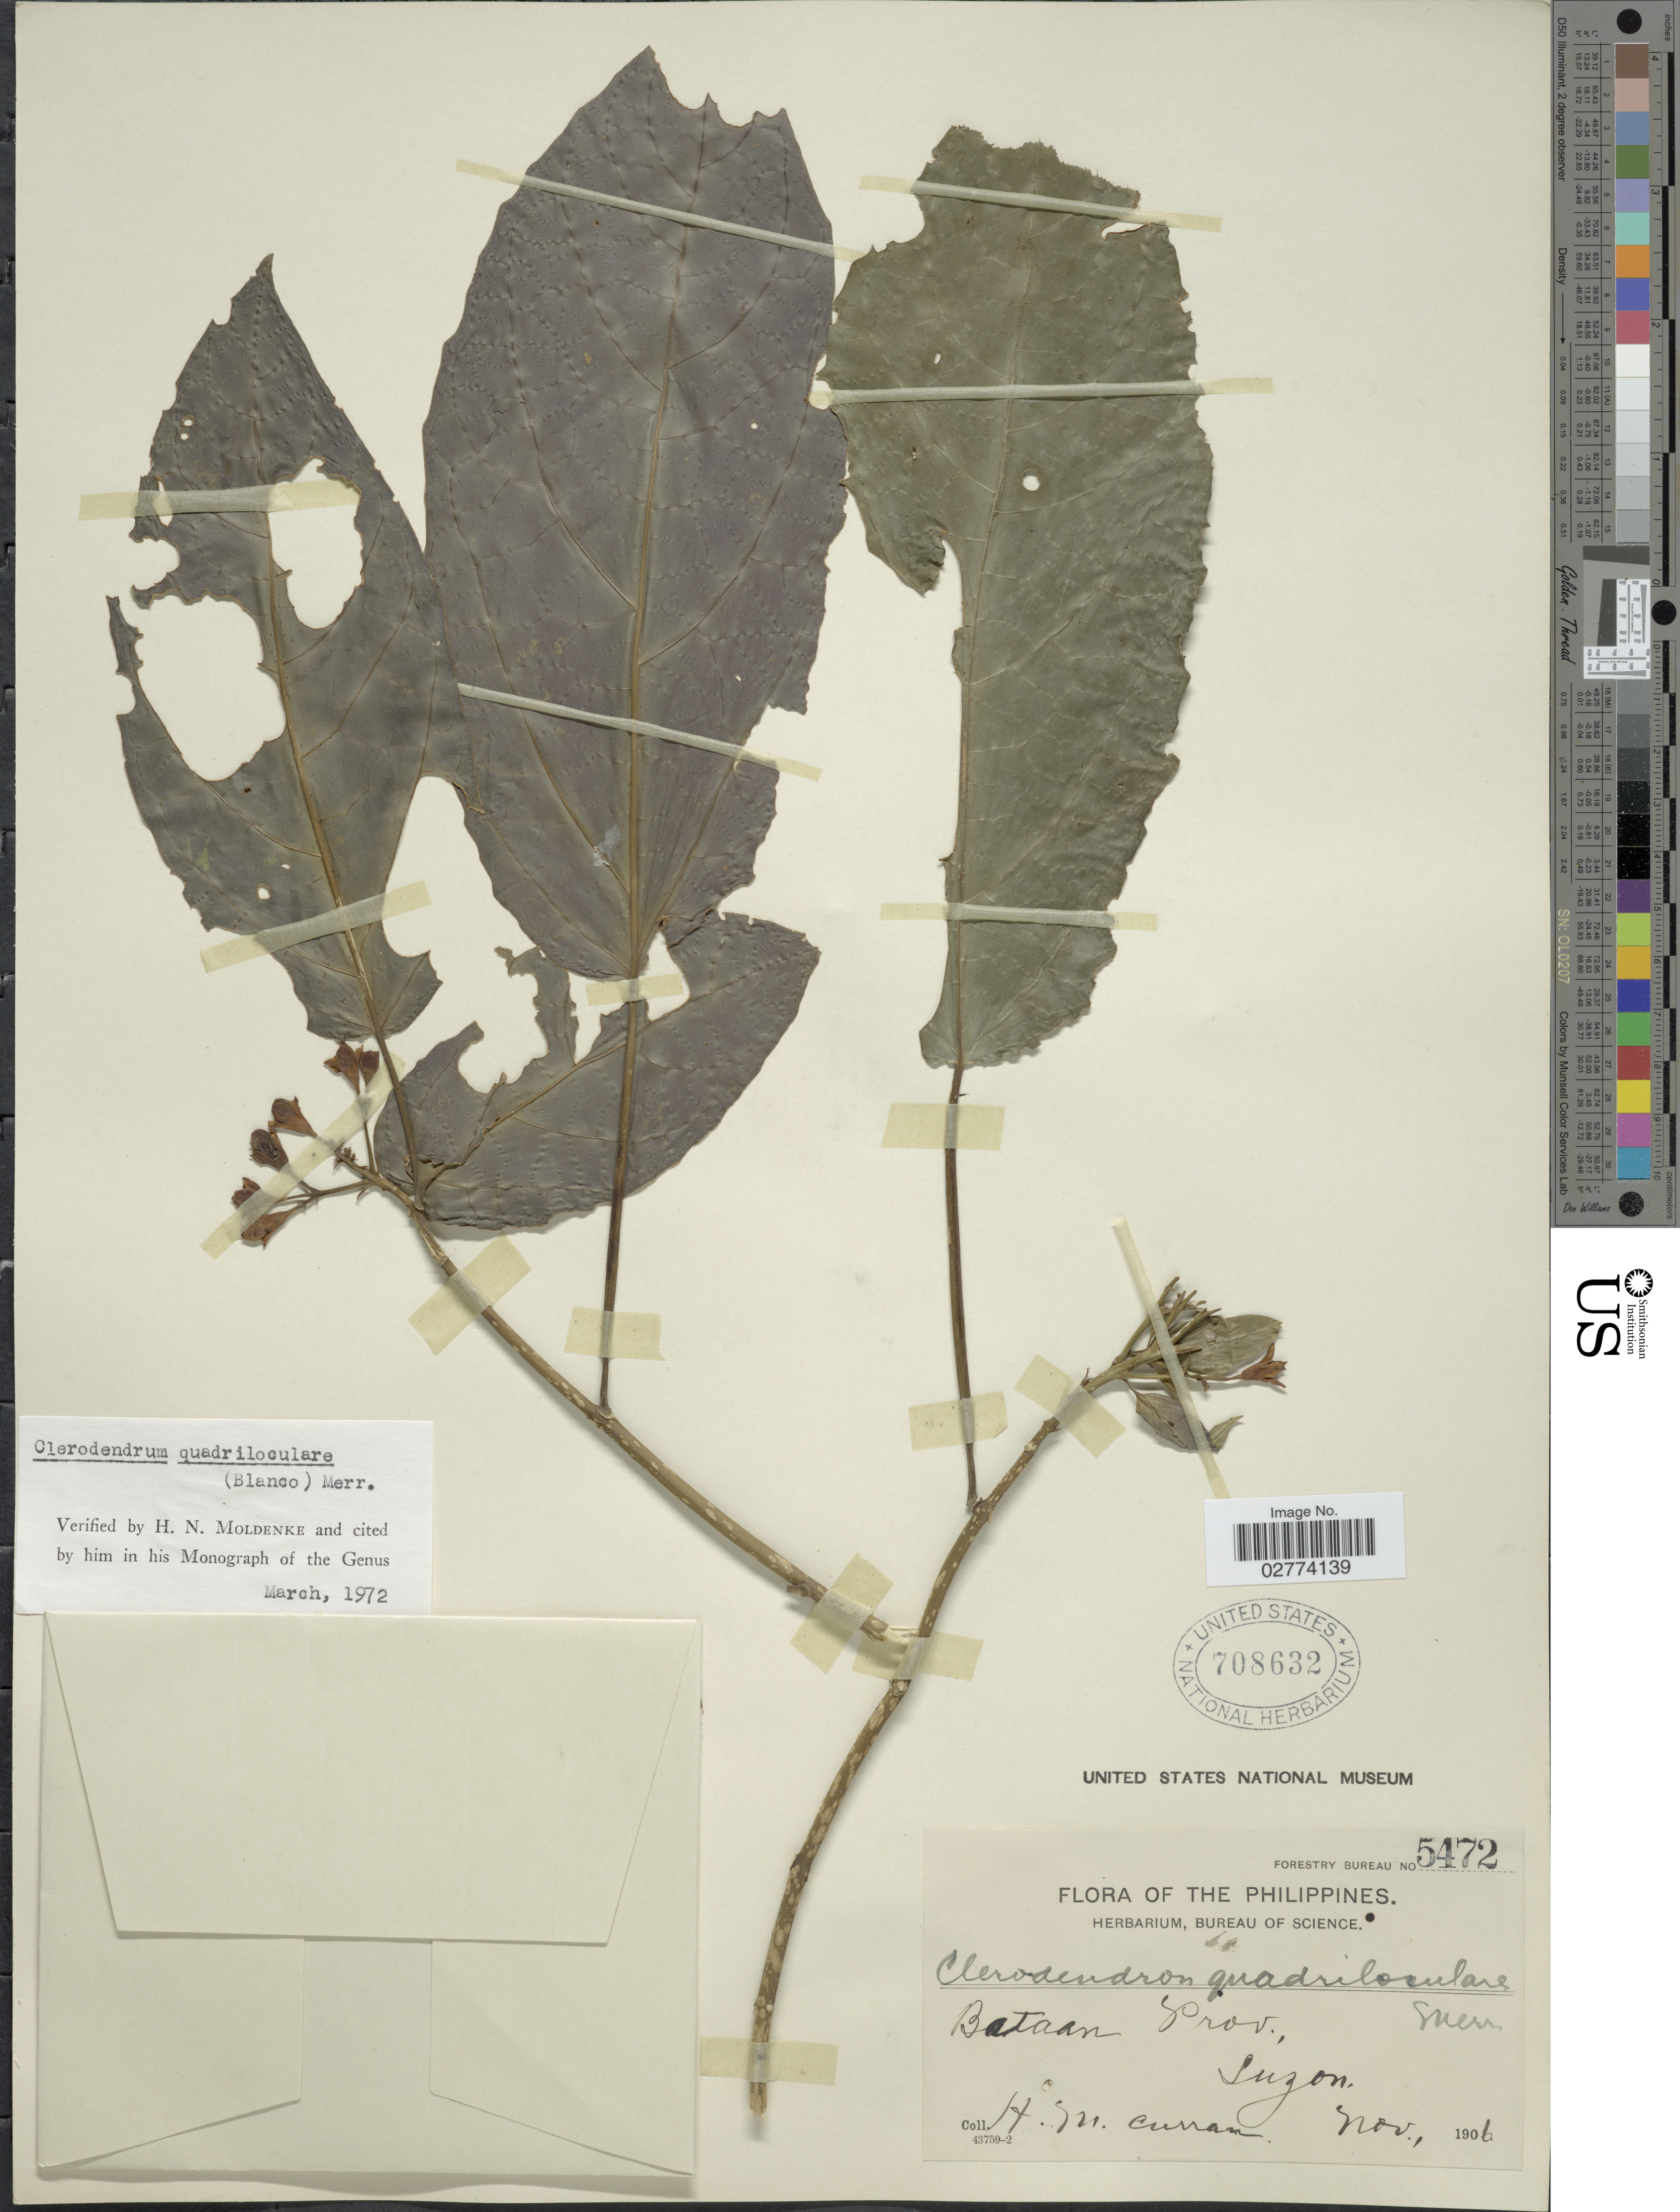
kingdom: Plantae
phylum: Tracheophyta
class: Magnoliopsida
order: Lamiales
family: Lamiaceae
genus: Clerodendrum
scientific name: Clerodendrum quadriloculare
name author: (Blanco) Merr.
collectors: H. M. Curran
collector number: Forestry Bureau 5472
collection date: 1906-11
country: Philippines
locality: Bataan Prov., Luzon.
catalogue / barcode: US 708632